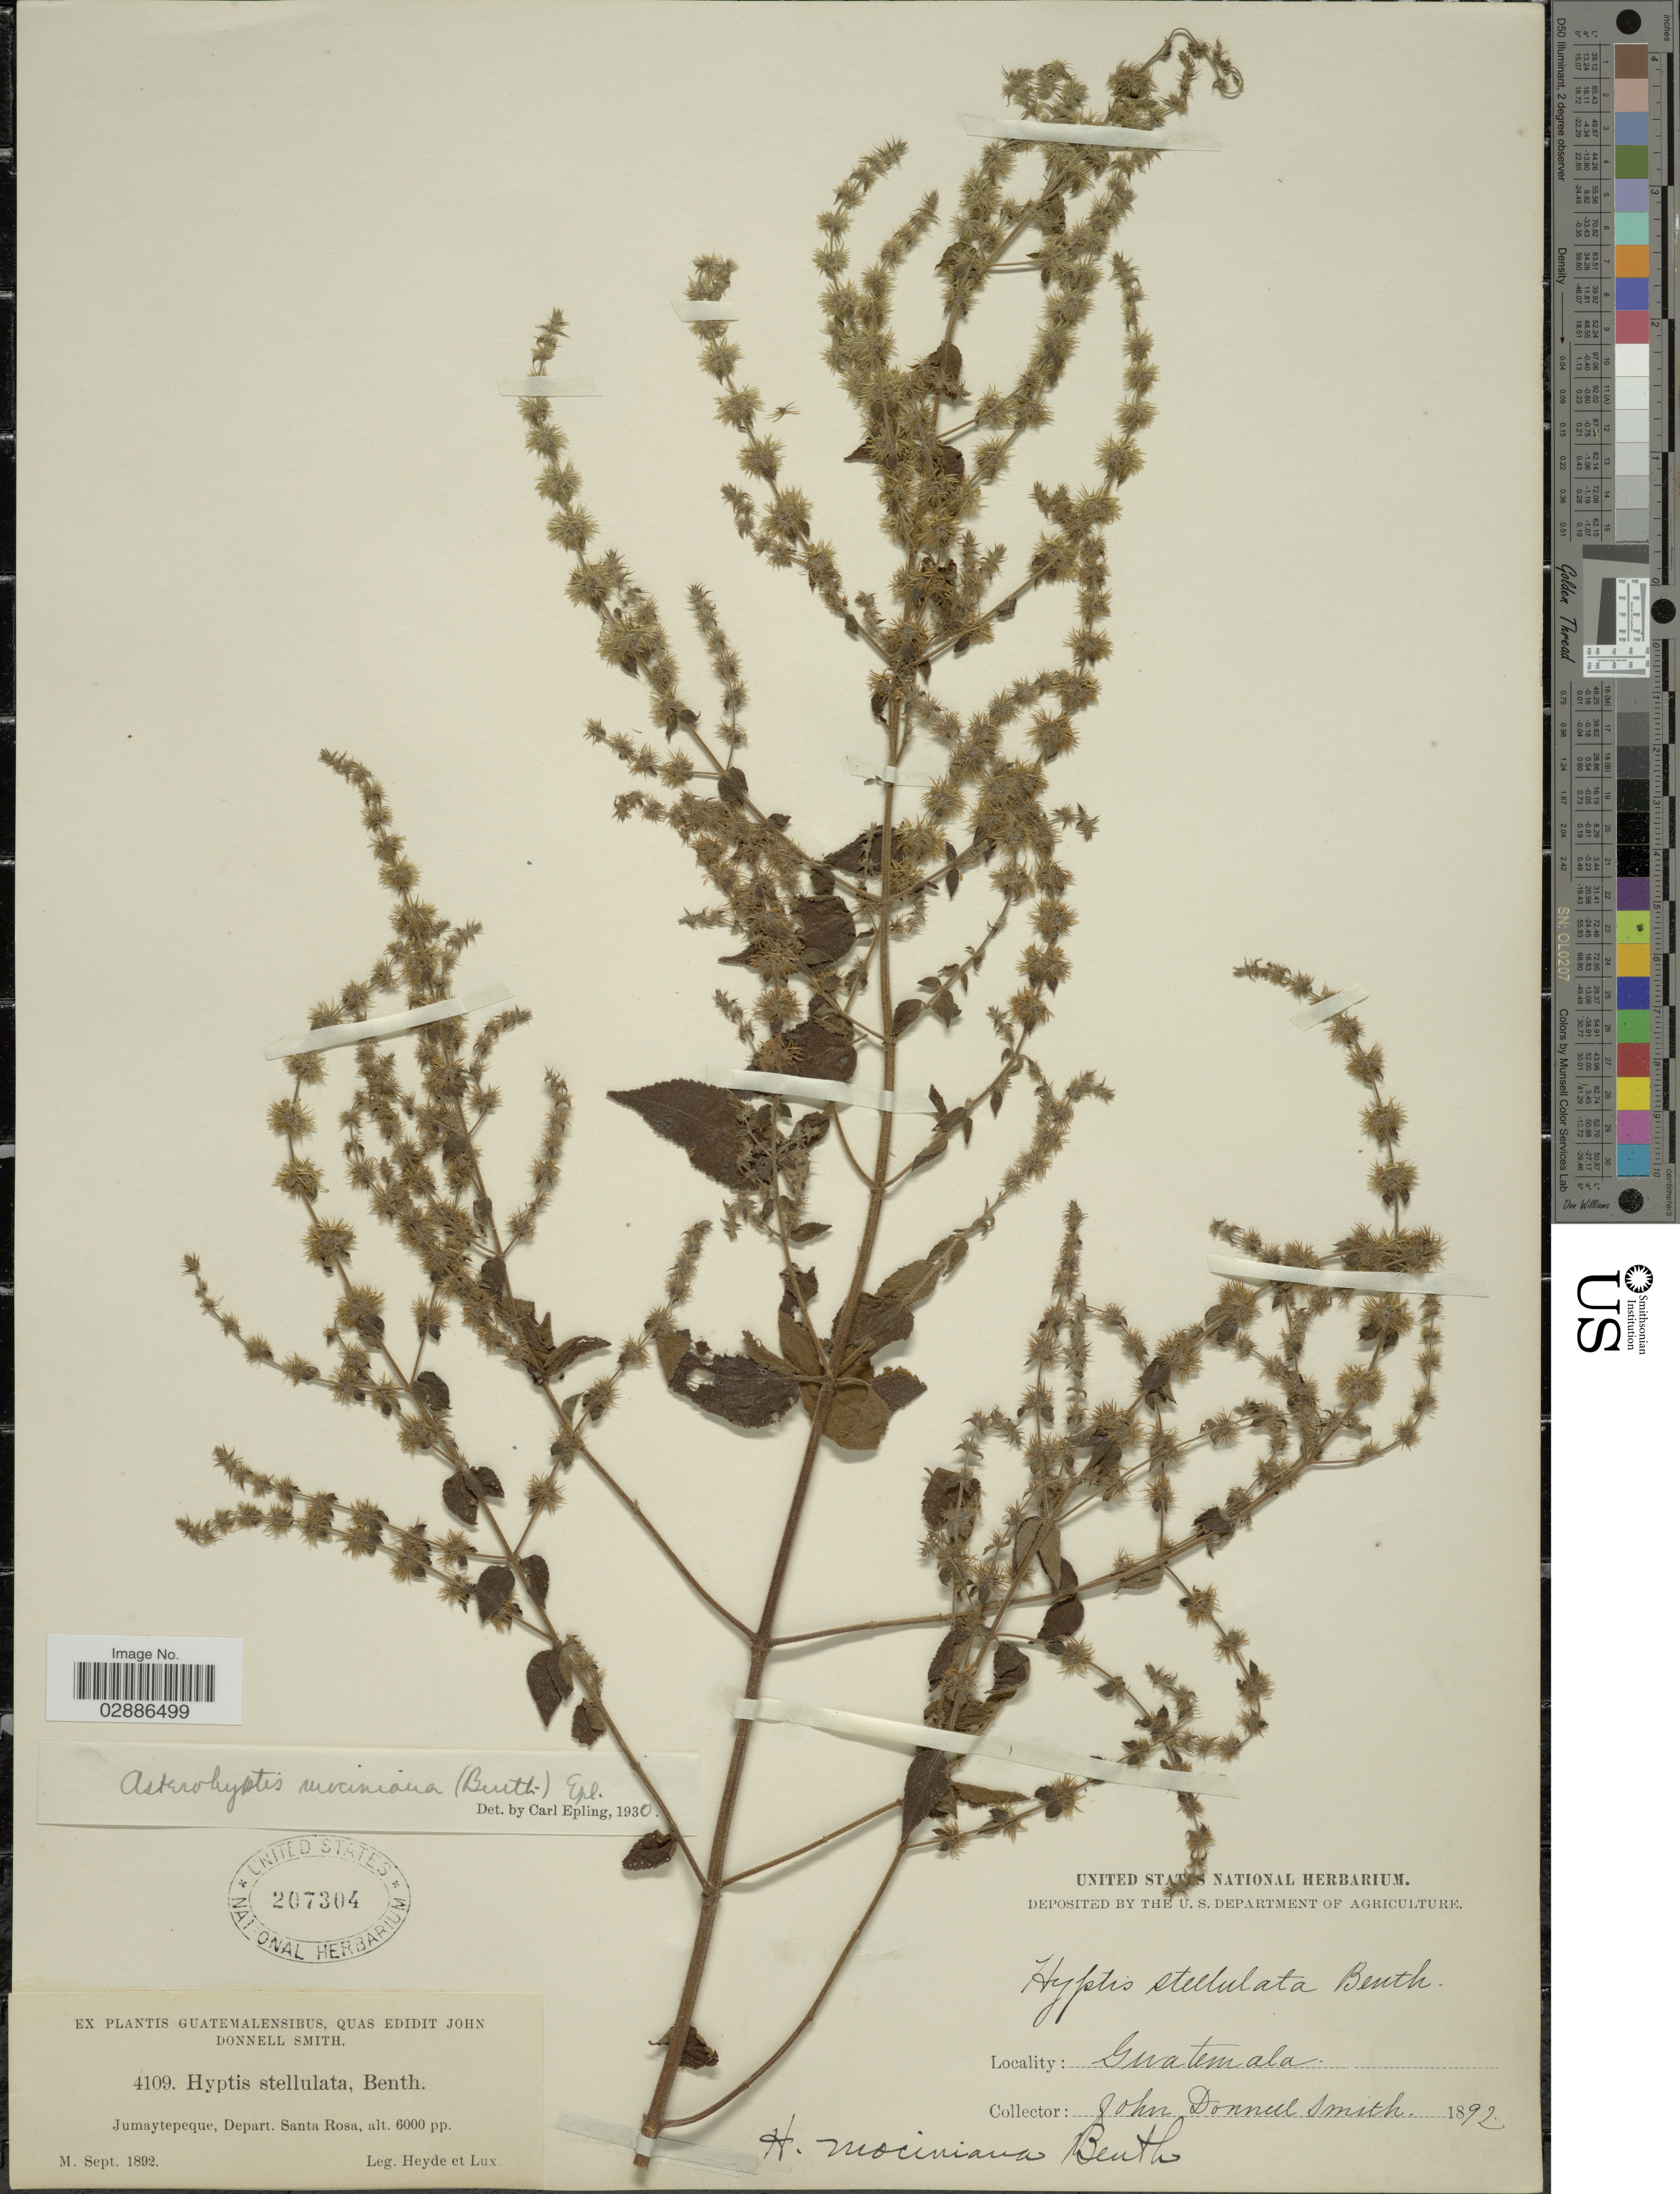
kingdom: Plantae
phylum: Tracheophyta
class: Magnoliopsida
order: Lamiales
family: Lamiaceae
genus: Asterohyptis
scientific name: Asterohyptis mociniana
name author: (Benth.) Epling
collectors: Heyde & Lux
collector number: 4109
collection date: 1892-09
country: Guatemala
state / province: Santa Rosa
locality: Jumaytepeque, Depart. Santa Rosa.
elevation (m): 1829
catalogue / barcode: US 207304